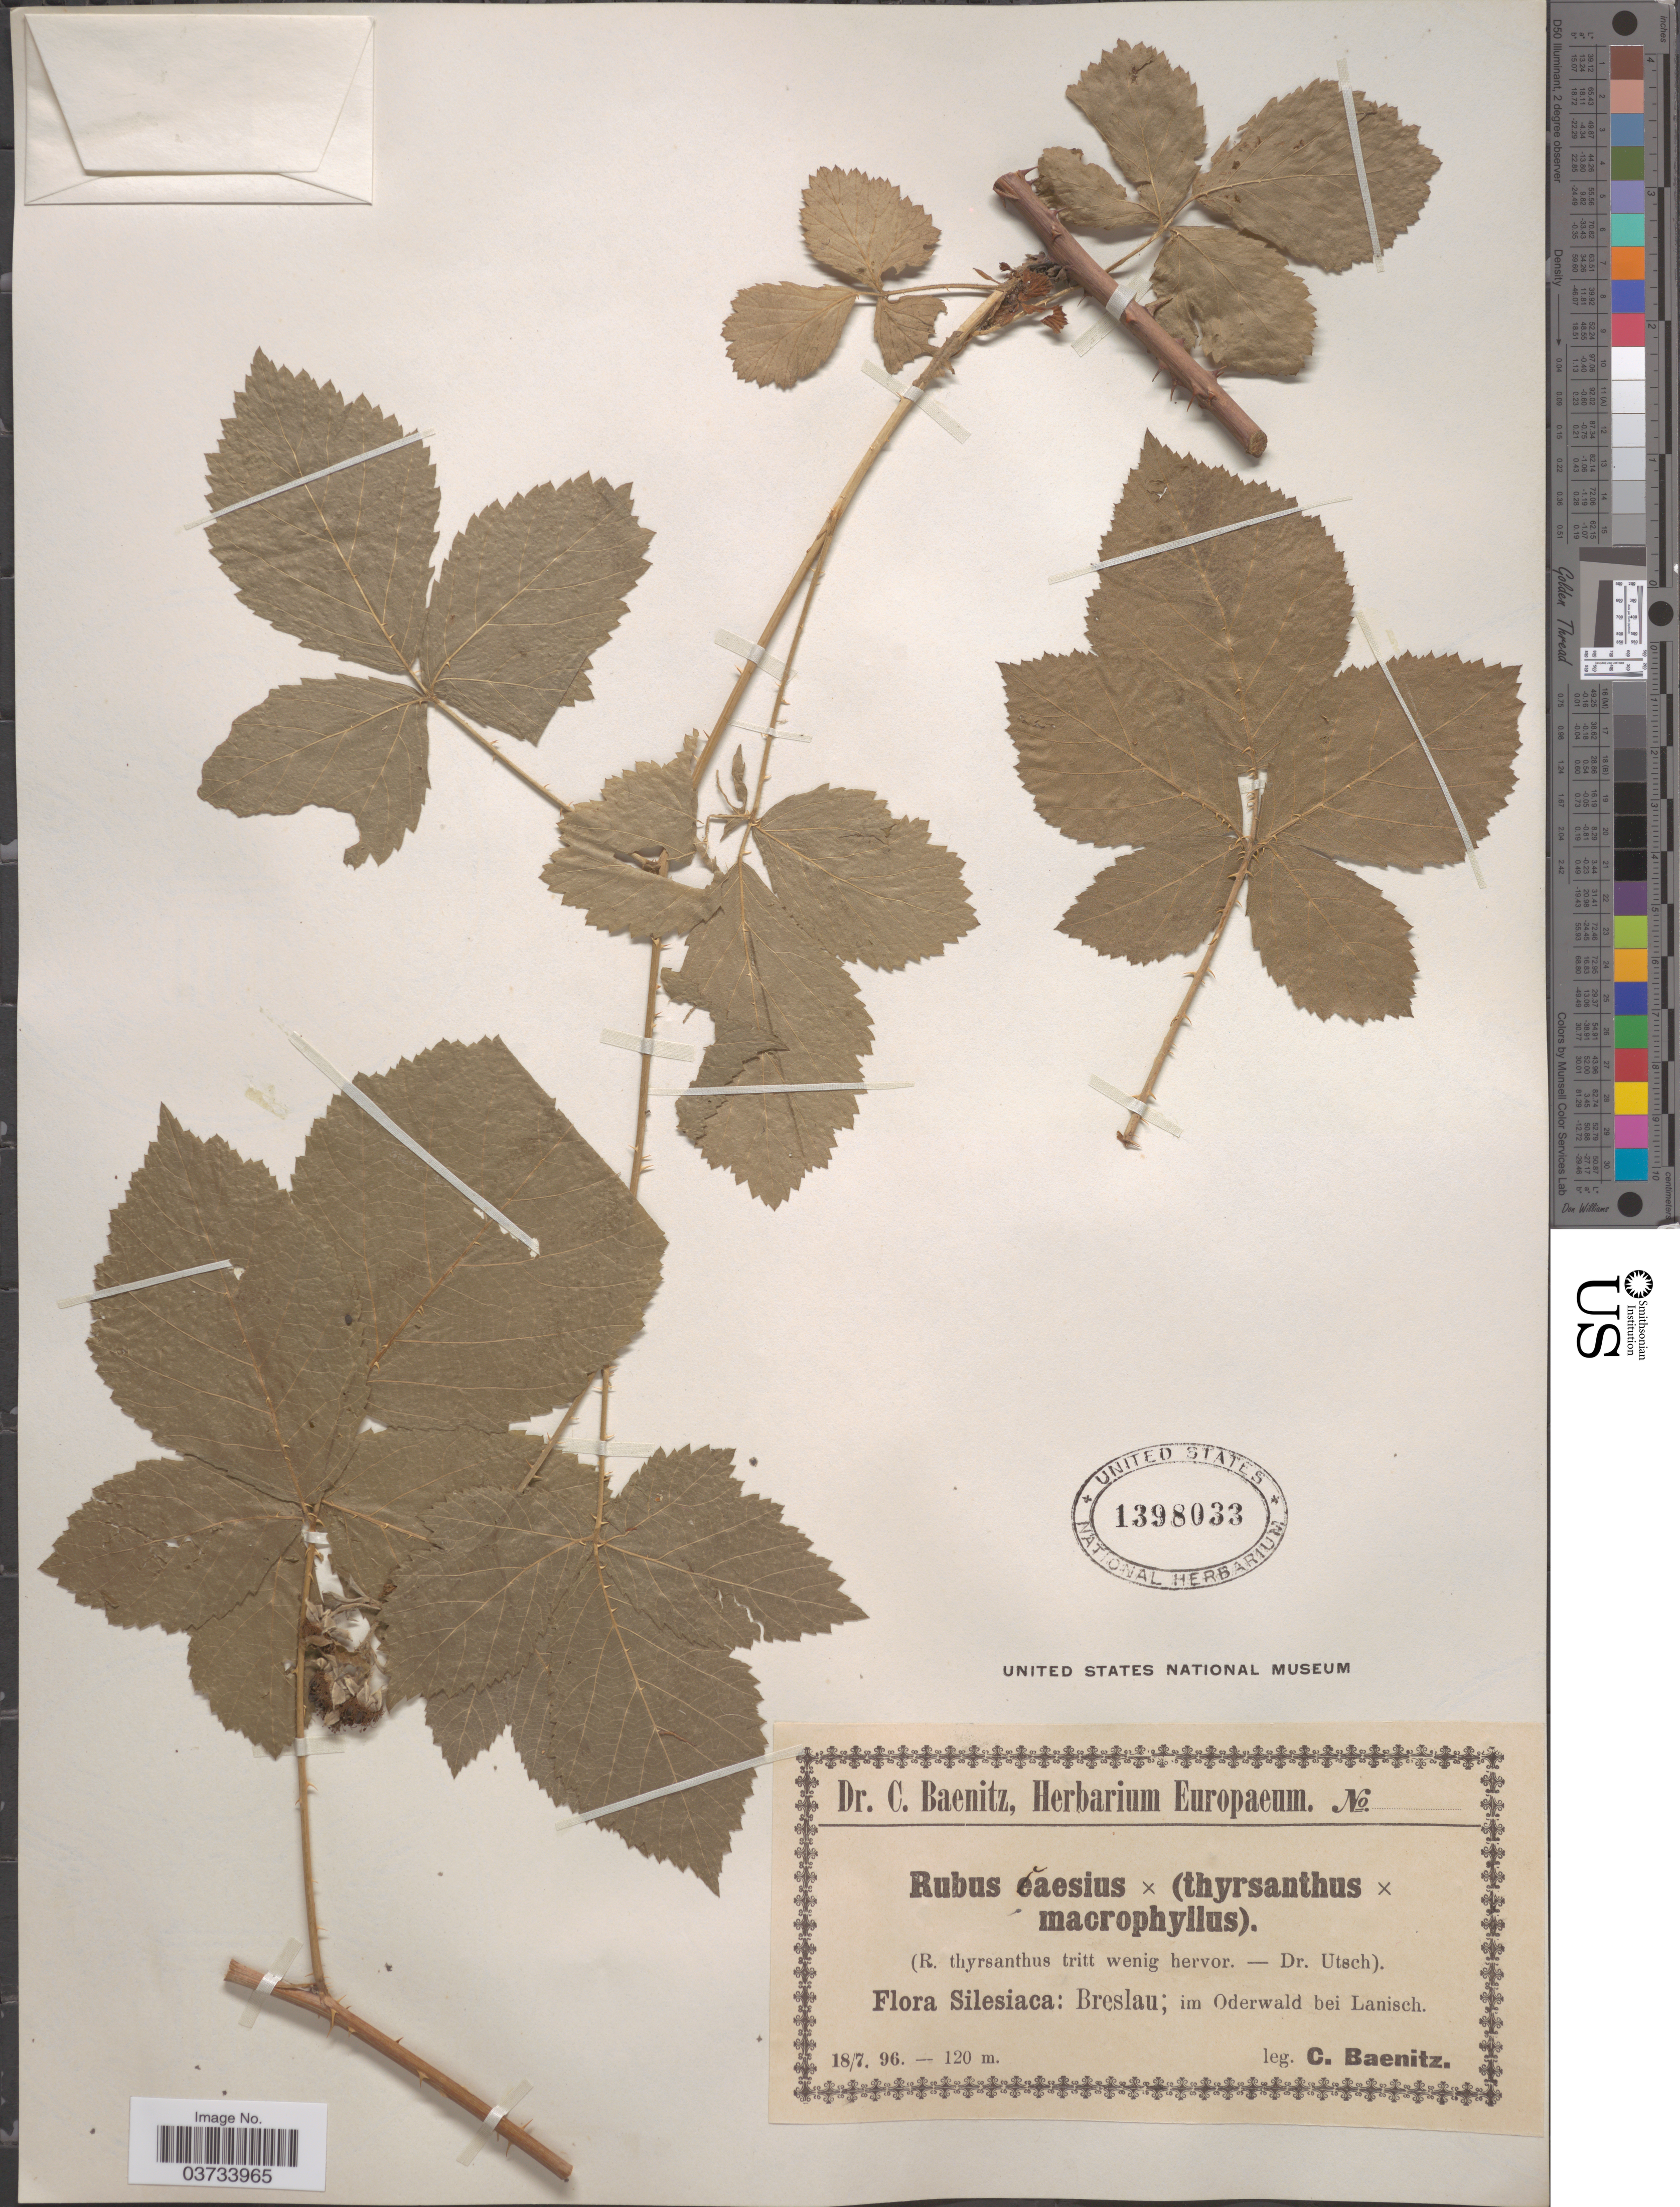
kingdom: Plantae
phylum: Tracheophyta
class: Magnoliopsida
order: Rosales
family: Rosaceae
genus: Rubus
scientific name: Rubus caesius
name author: L.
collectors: C. G. Baenitz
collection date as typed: Transcribed d/m/y: 18/7/96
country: Poland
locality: Silesiaca: Breslau; im Oderwald bei Lanisch.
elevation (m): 120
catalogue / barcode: US 1398033